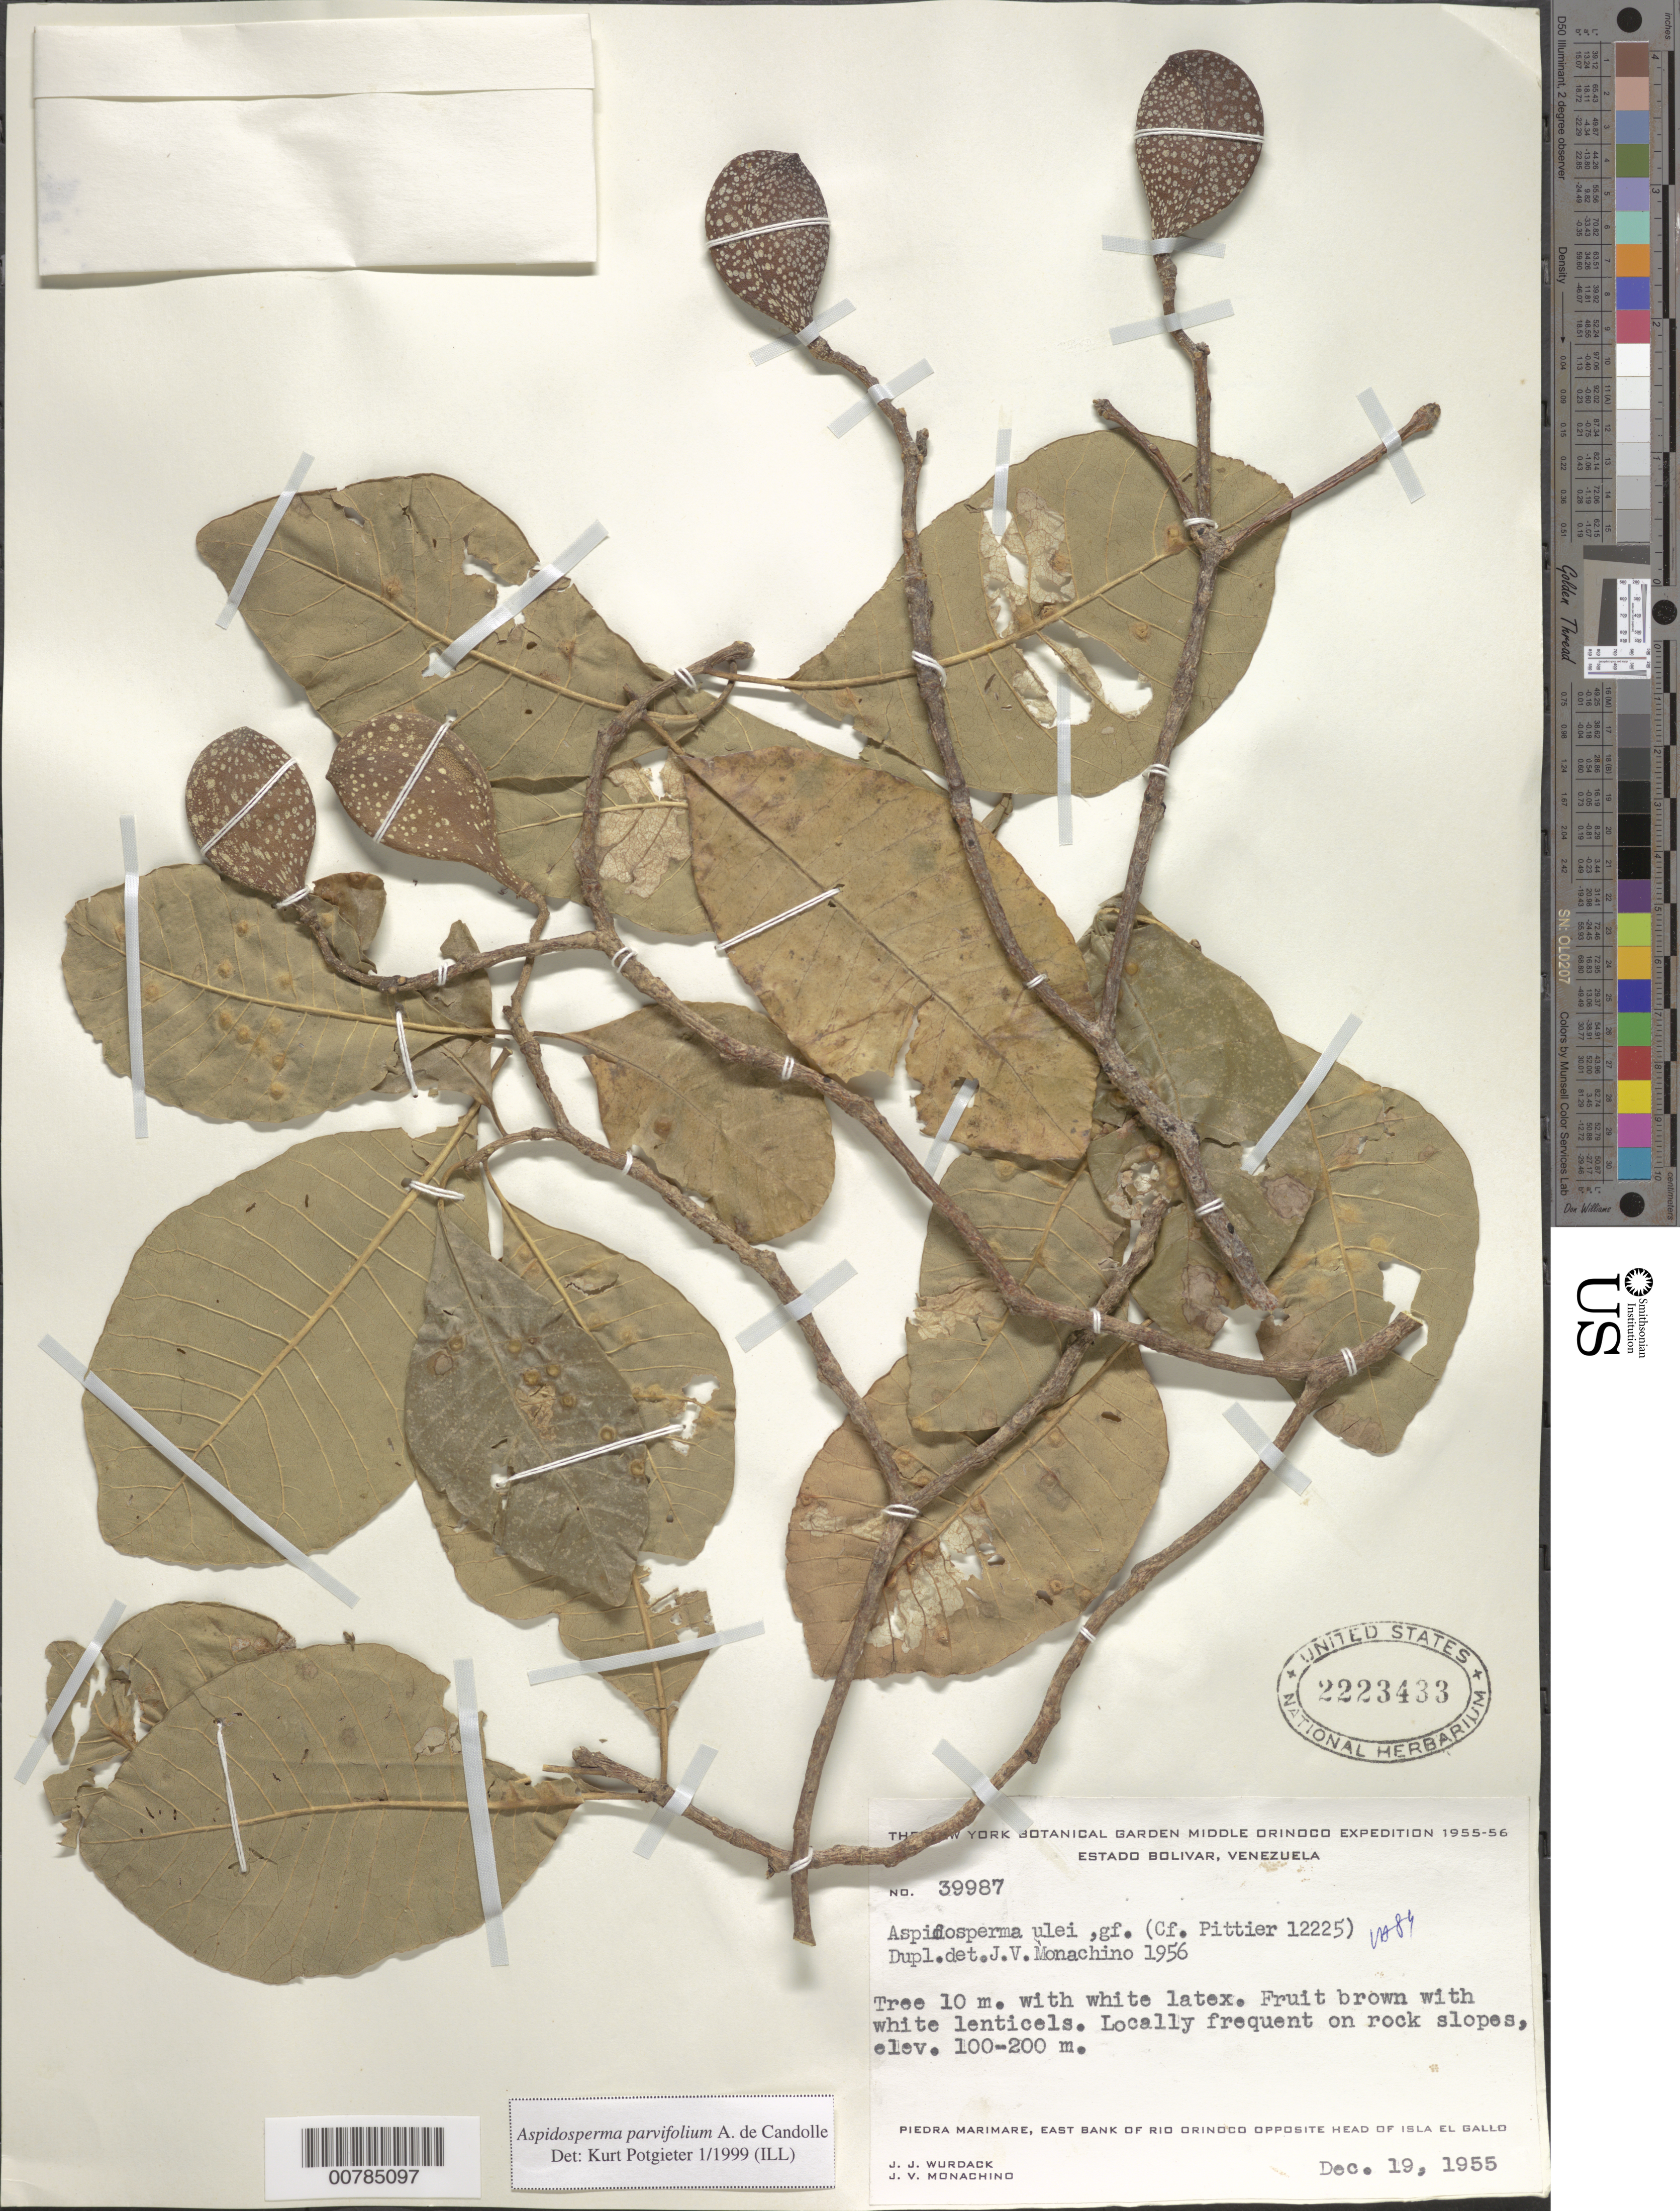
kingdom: Plantae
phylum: Tracheophyta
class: Magnoliopsida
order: Gentianales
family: Apocynaceae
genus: Aspidosperma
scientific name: Aspidosperma parvifolium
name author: A. DC.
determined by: Potgieter, K.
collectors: J. J. Wurdack & J. V. Monachino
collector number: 39987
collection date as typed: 19-Dec-55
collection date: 1955-12-19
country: Venezuela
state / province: Bolívar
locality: Piedra Marimare, E bank of Río Orinoco, opposite head of Isla el Gallo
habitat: Rock slopes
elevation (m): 100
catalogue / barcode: US 2223433